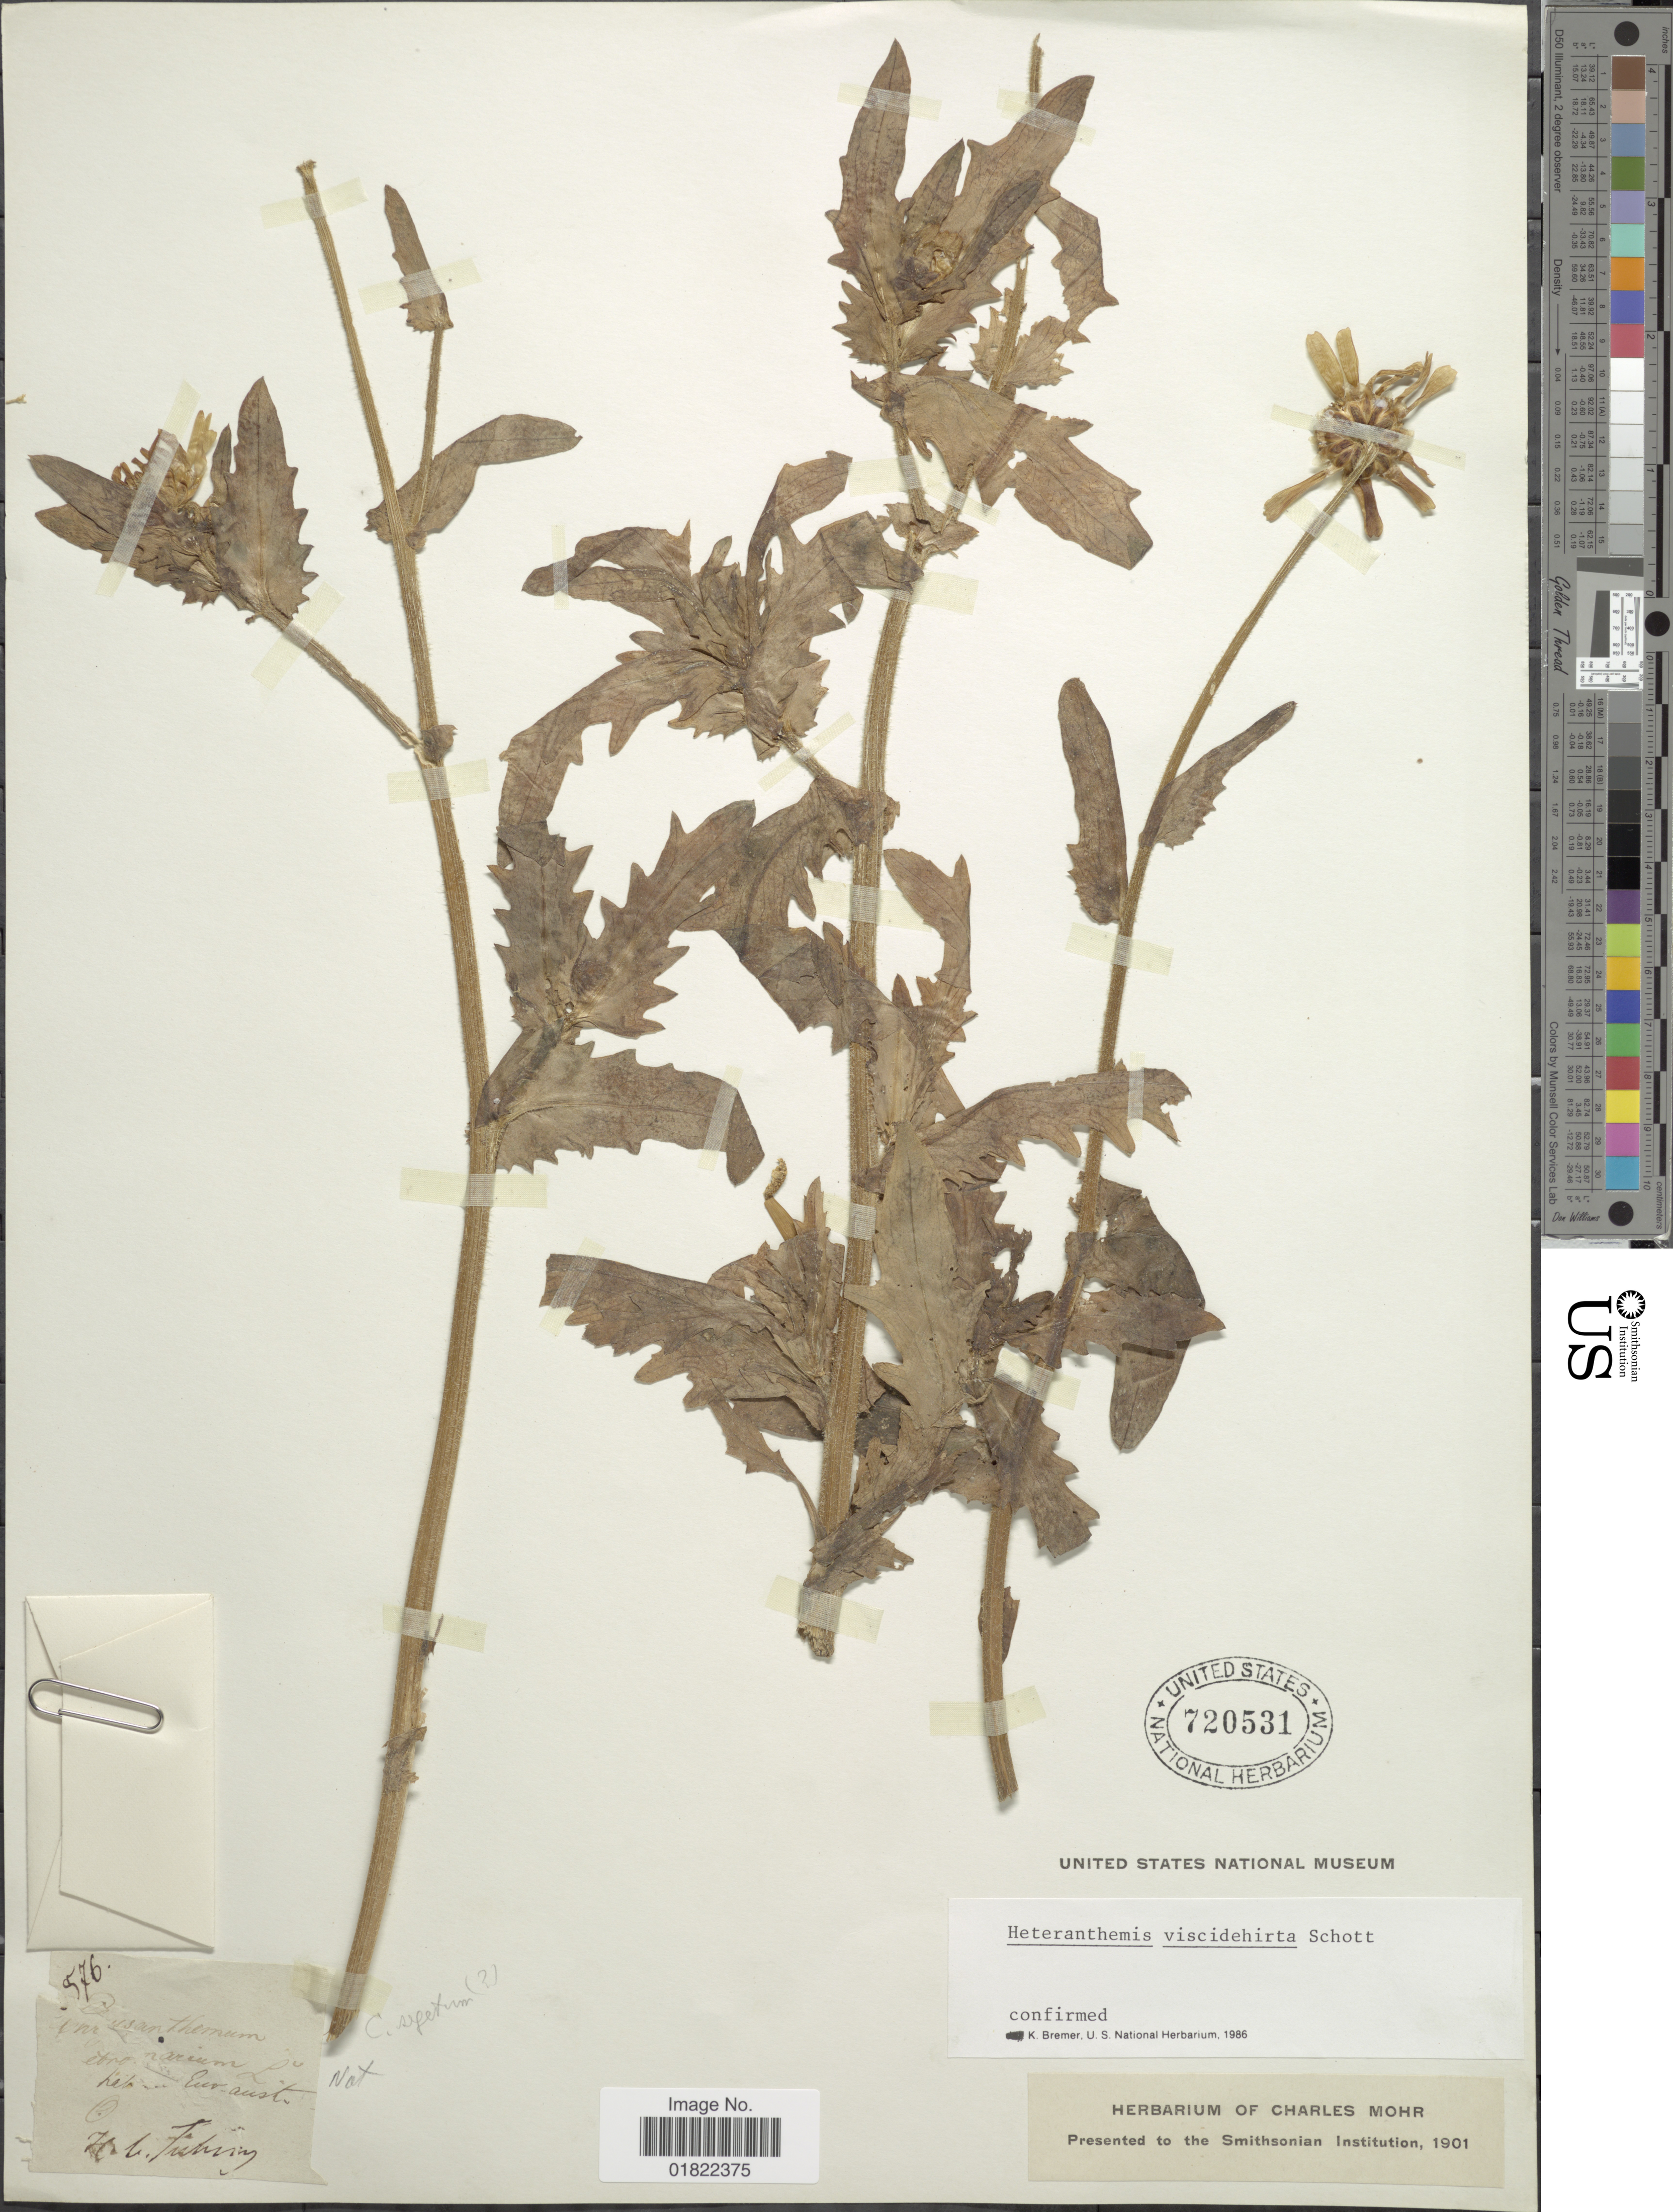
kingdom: Plantae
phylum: Tracheophyta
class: Magnoliopsida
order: Asterales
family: Asteraceae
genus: Heteranthemis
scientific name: Heteranthemis viscidihirta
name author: Schott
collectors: H. Fishiwig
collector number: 576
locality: Leubin East austr. [interpreted]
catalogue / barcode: US 720531